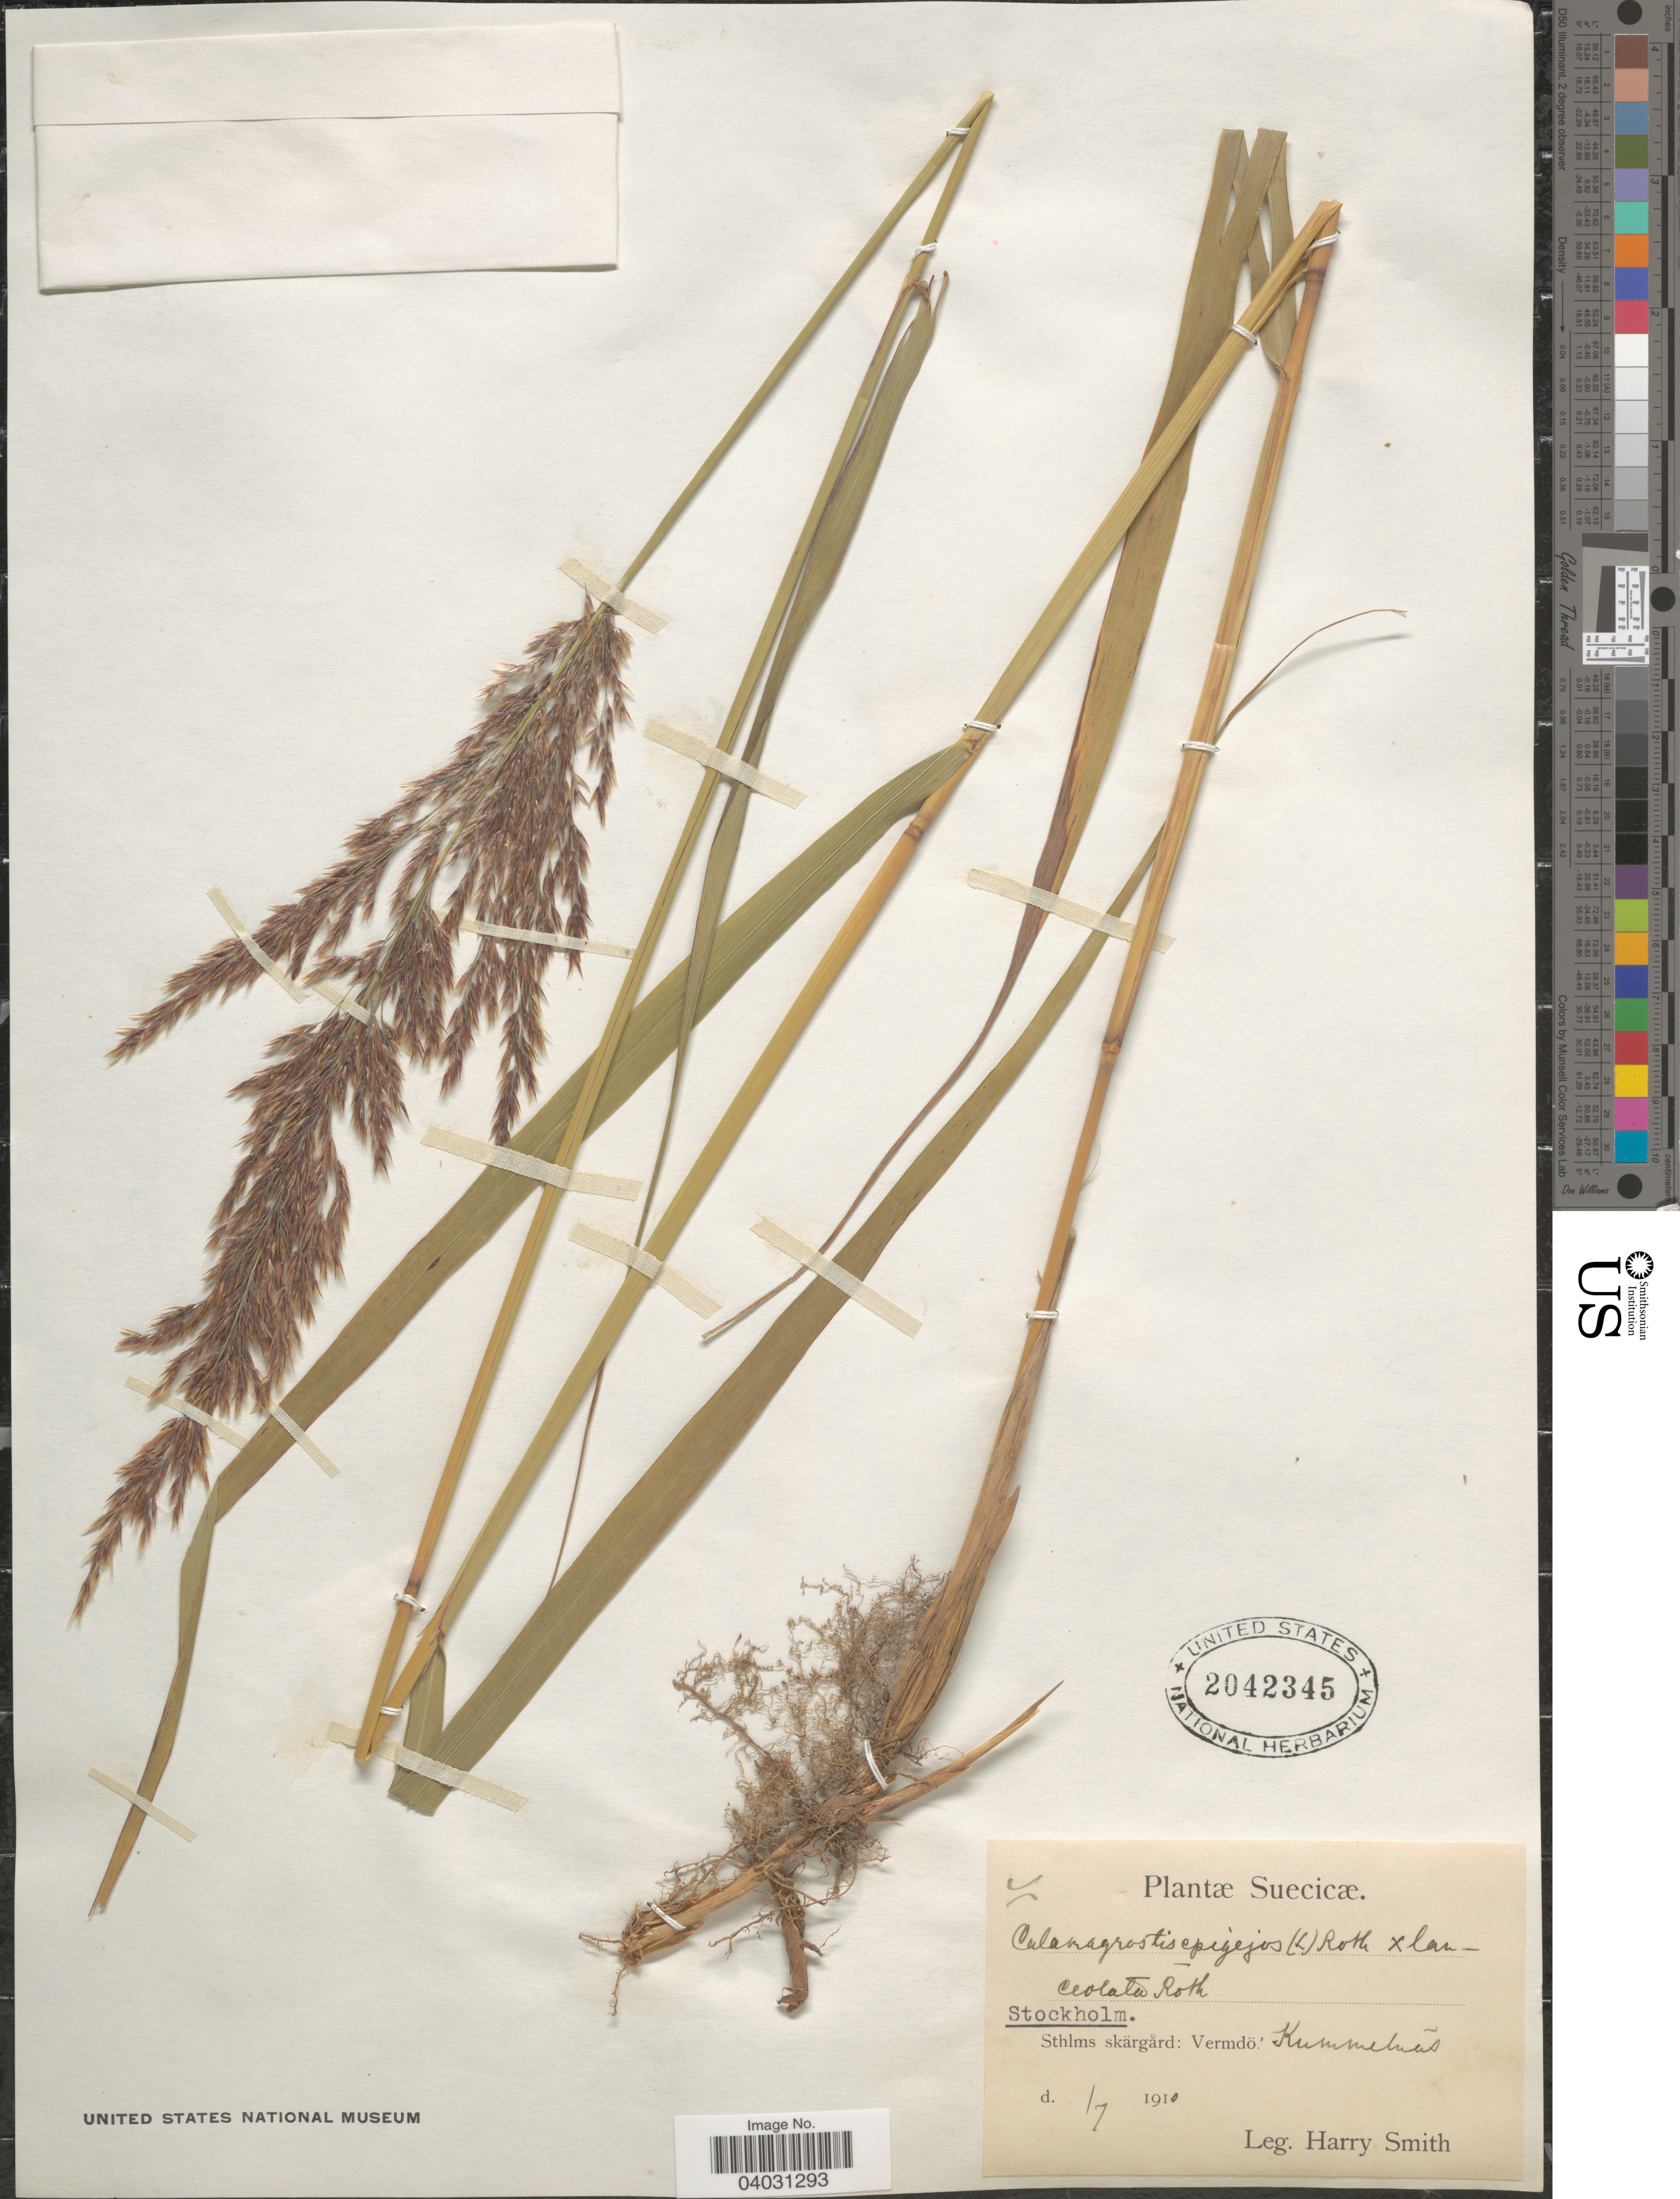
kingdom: Plantae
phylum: Tracheophyta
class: Liliopsida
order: Poales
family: Poaceae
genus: Calamagrostis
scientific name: Calamagrostis epigeios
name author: (L.) Roth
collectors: H. Smith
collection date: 1910-07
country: Sweden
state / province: Stockholm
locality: Suecicæ. Stockholm. Sthlms skägård: Vermdö: Kummelaãs.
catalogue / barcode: US 2042345